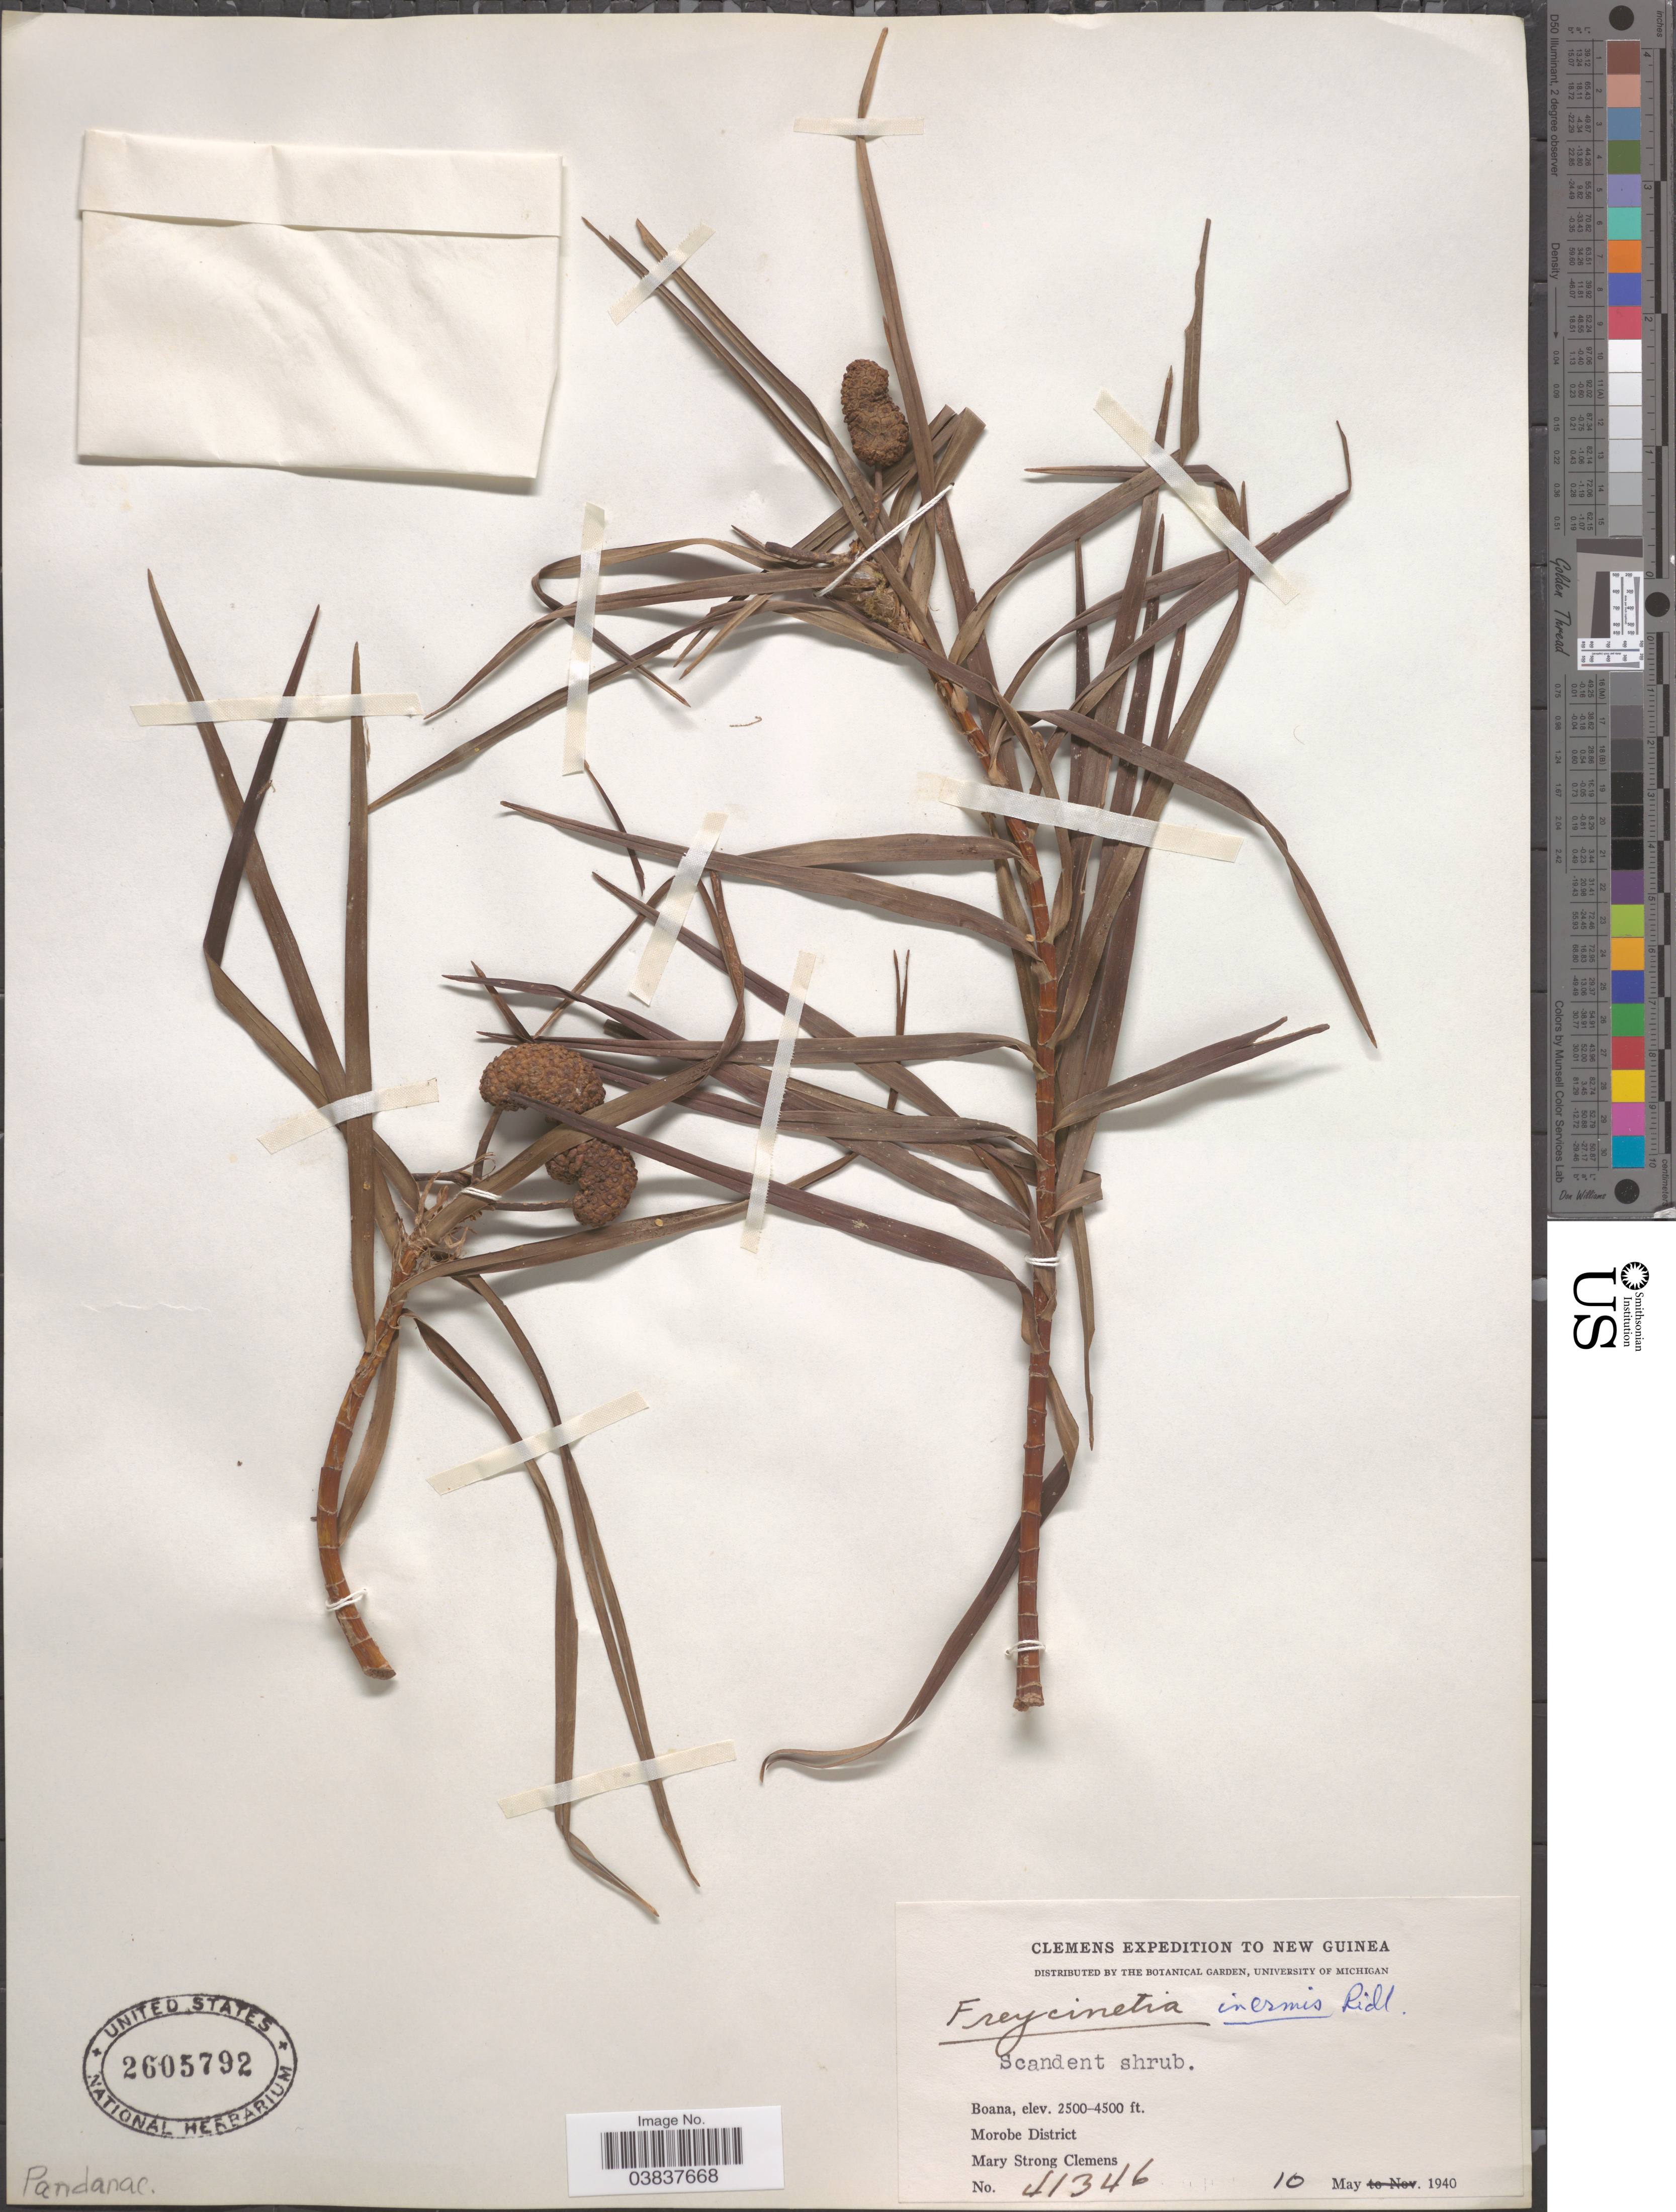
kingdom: Plantae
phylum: Tracheophyta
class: Liliopsida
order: Pandanales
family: Pandanaceae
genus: Freycinetia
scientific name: Freycinetia inermis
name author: Ridl.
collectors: M. S. Clemens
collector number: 41346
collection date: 1940-05-10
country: Papua New Guinea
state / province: Morobe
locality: New Guinea. Boana.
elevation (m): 762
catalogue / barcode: US 2605792